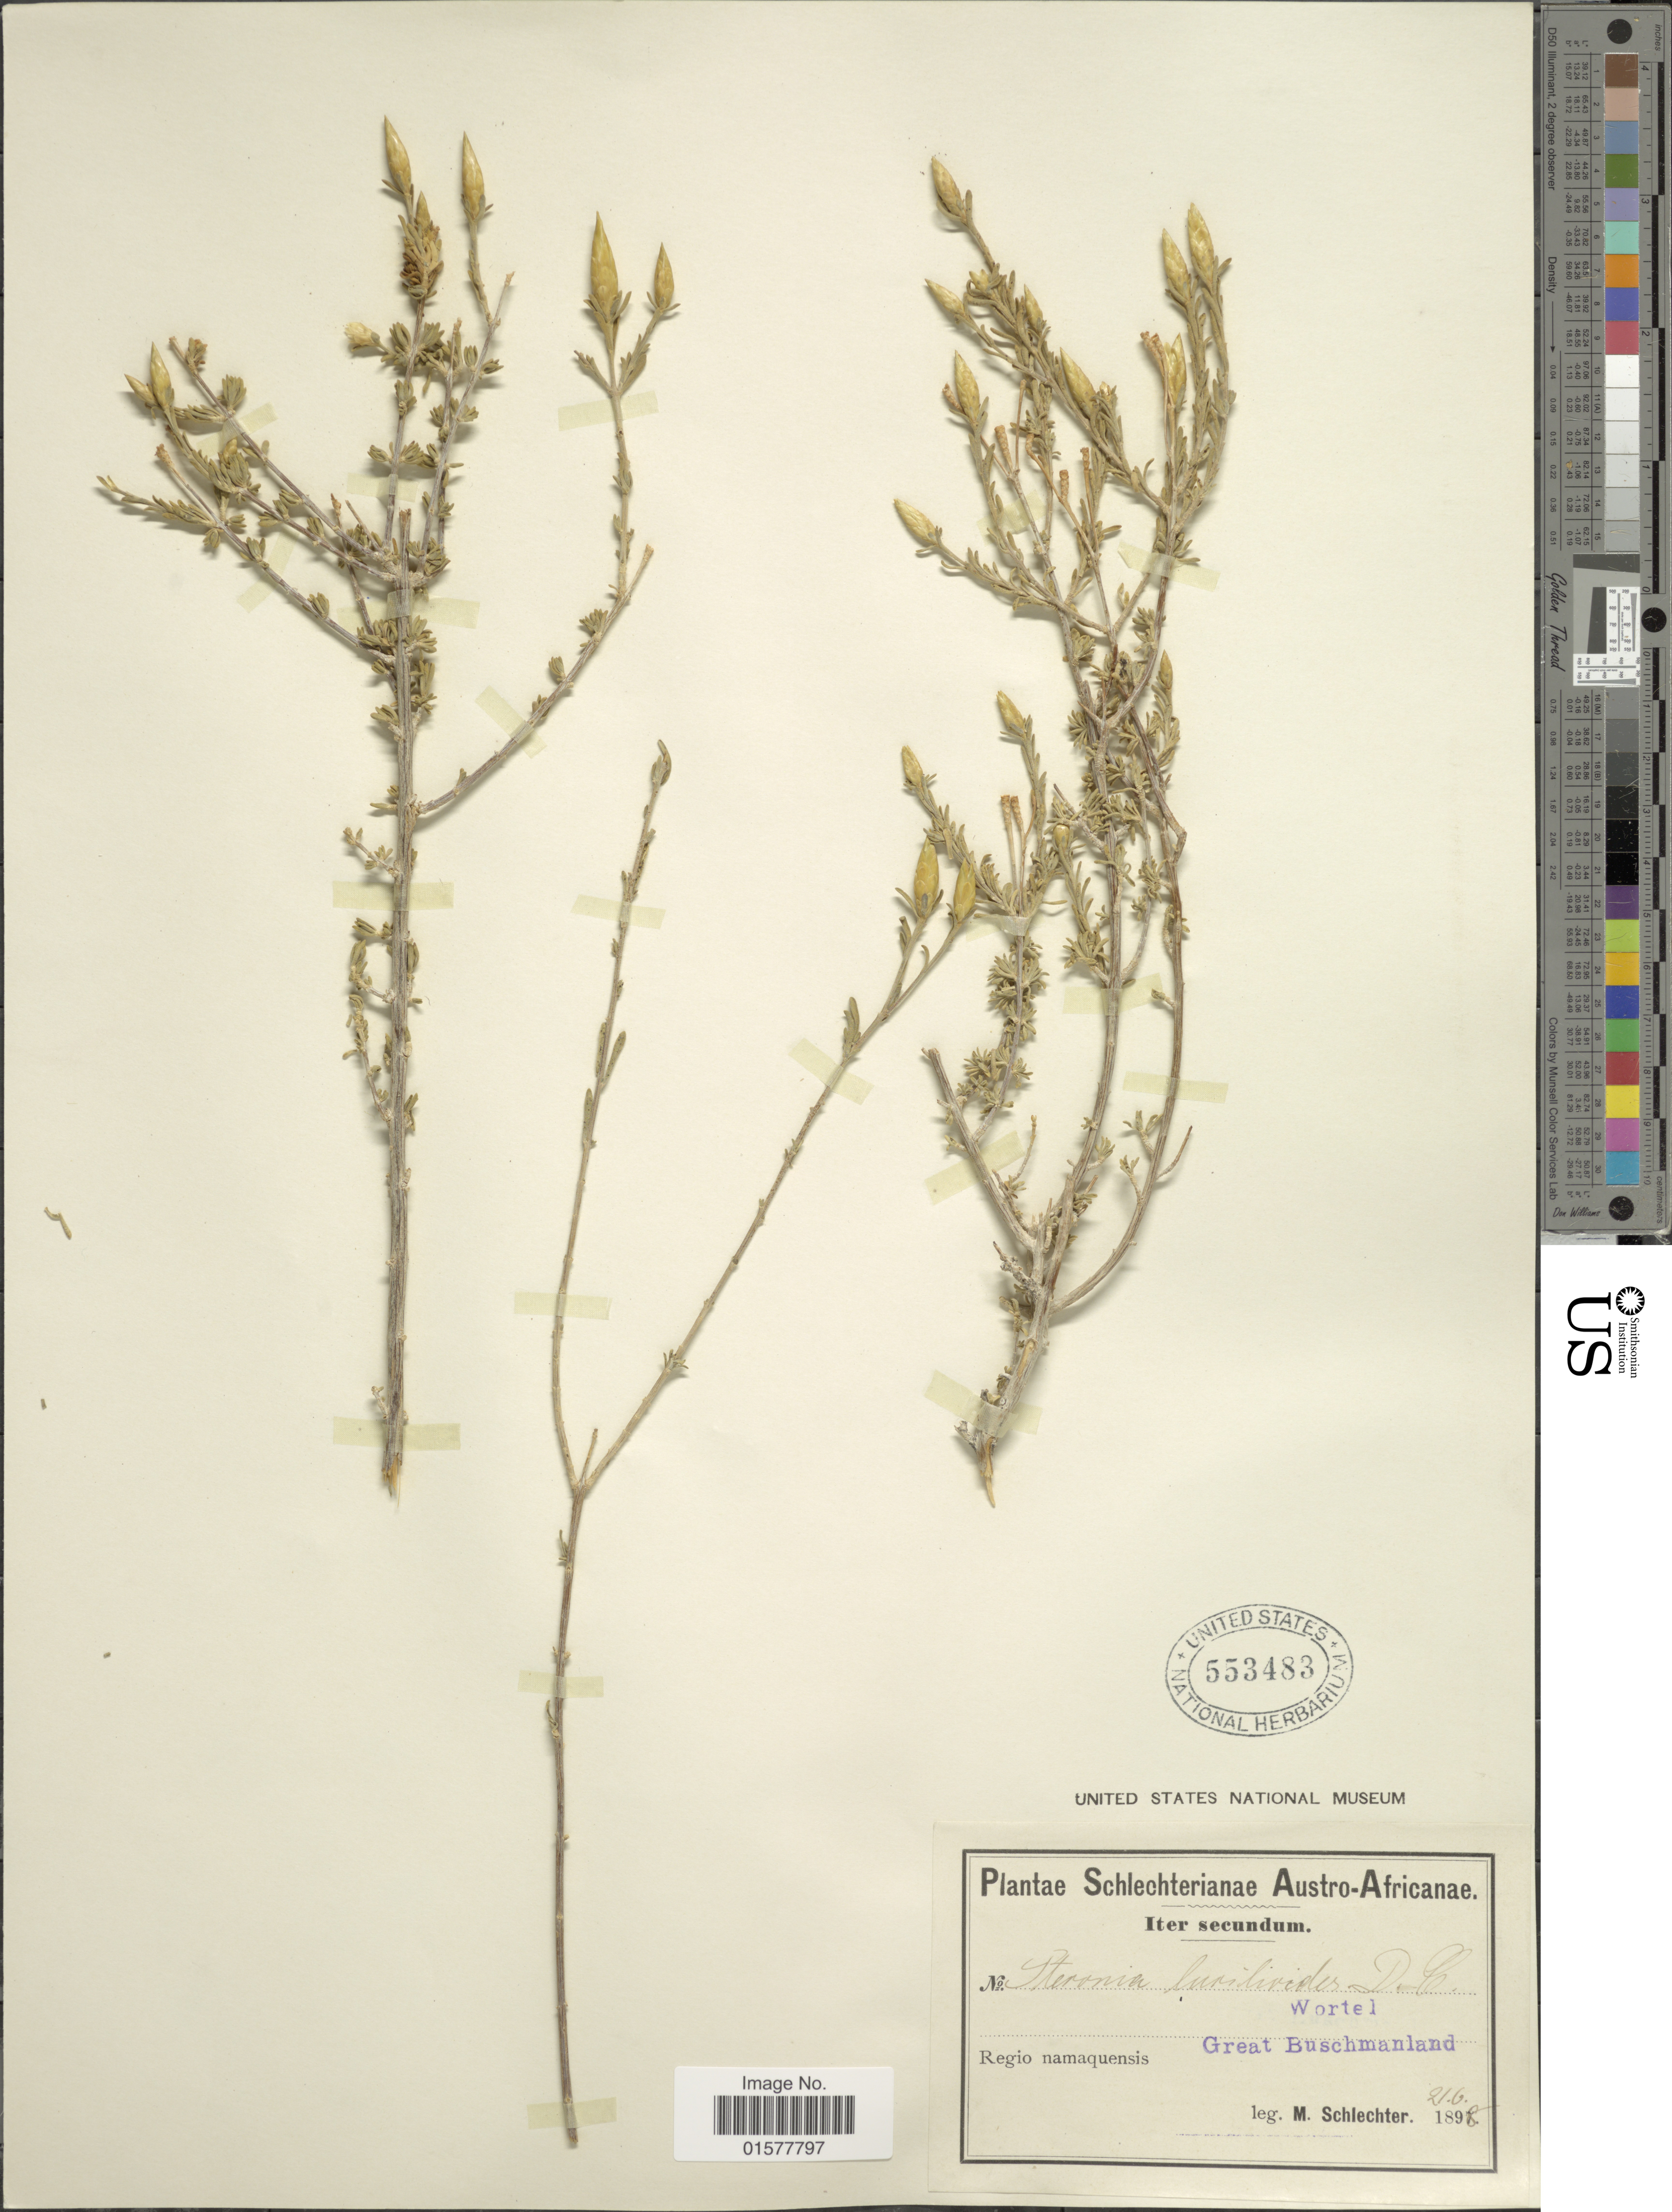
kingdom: Plantae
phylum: Tracheophyta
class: Magnoliopsida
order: Asterales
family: Asteraceae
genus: Pteronia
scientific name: Pteronia lucilioides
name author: DC.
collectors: M. Schlechter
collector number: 216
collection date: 1898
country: South Africa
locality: Regio Namaquensis Great Bushmanland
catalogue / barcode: US 553483